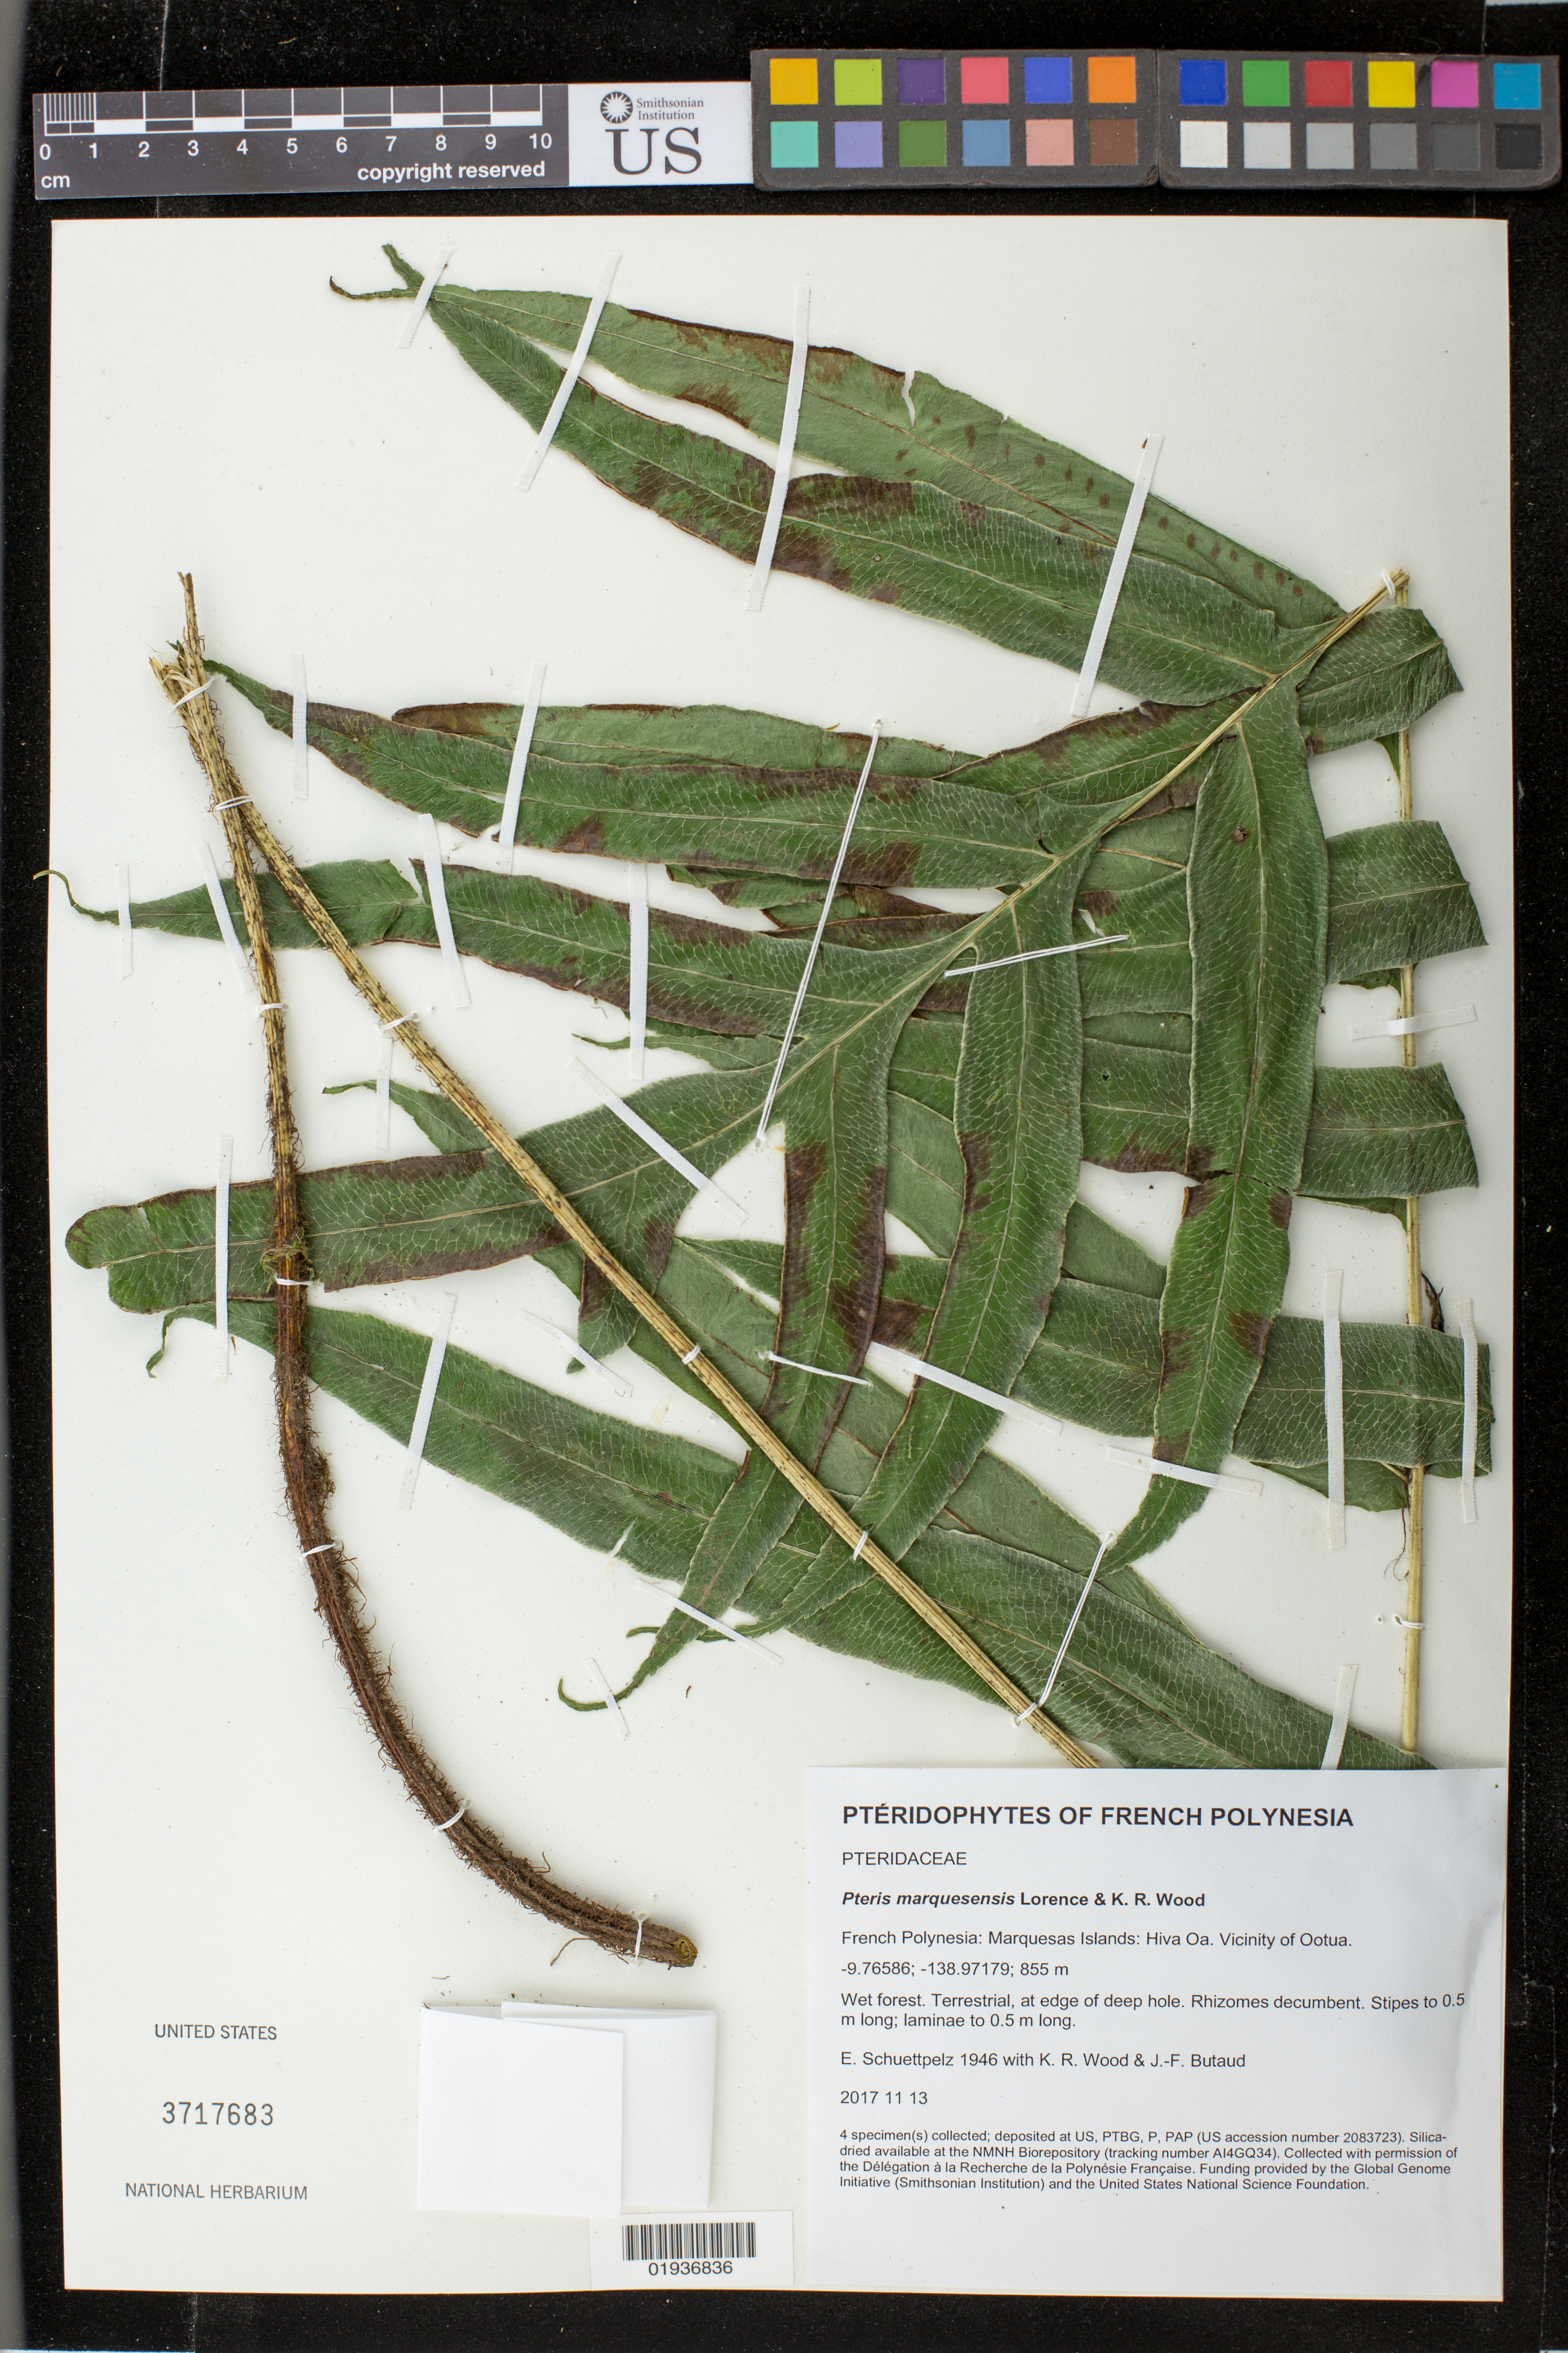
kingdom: Plantae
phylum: Tracheophyta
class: Polypodiopsida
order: Polypodiales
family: Pteridaceae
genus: Pteris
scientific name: Pteris marquesensis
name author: Lorence & K.R. Wood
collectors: E. Schuettpelz, K. R. Wood & J. -F. Butaud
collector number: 1946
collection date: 2017-11-13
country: French Polynesia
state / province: Marquesas Islands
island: Hiva Oa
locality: Vicinity of Ootua.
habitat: Wet forest.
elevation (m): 855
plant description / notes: Collected with permission of the Délégation à la Recherche de la Polynésie Française. Funding provided by the Global Genome Initiative (Smithsonian Institution) and the United States National Science Foundation. Silica dried tissue stored at AI4GQ34 in the NMNH Biorepository, Smithsonian Institution.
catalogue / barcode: US 3717683